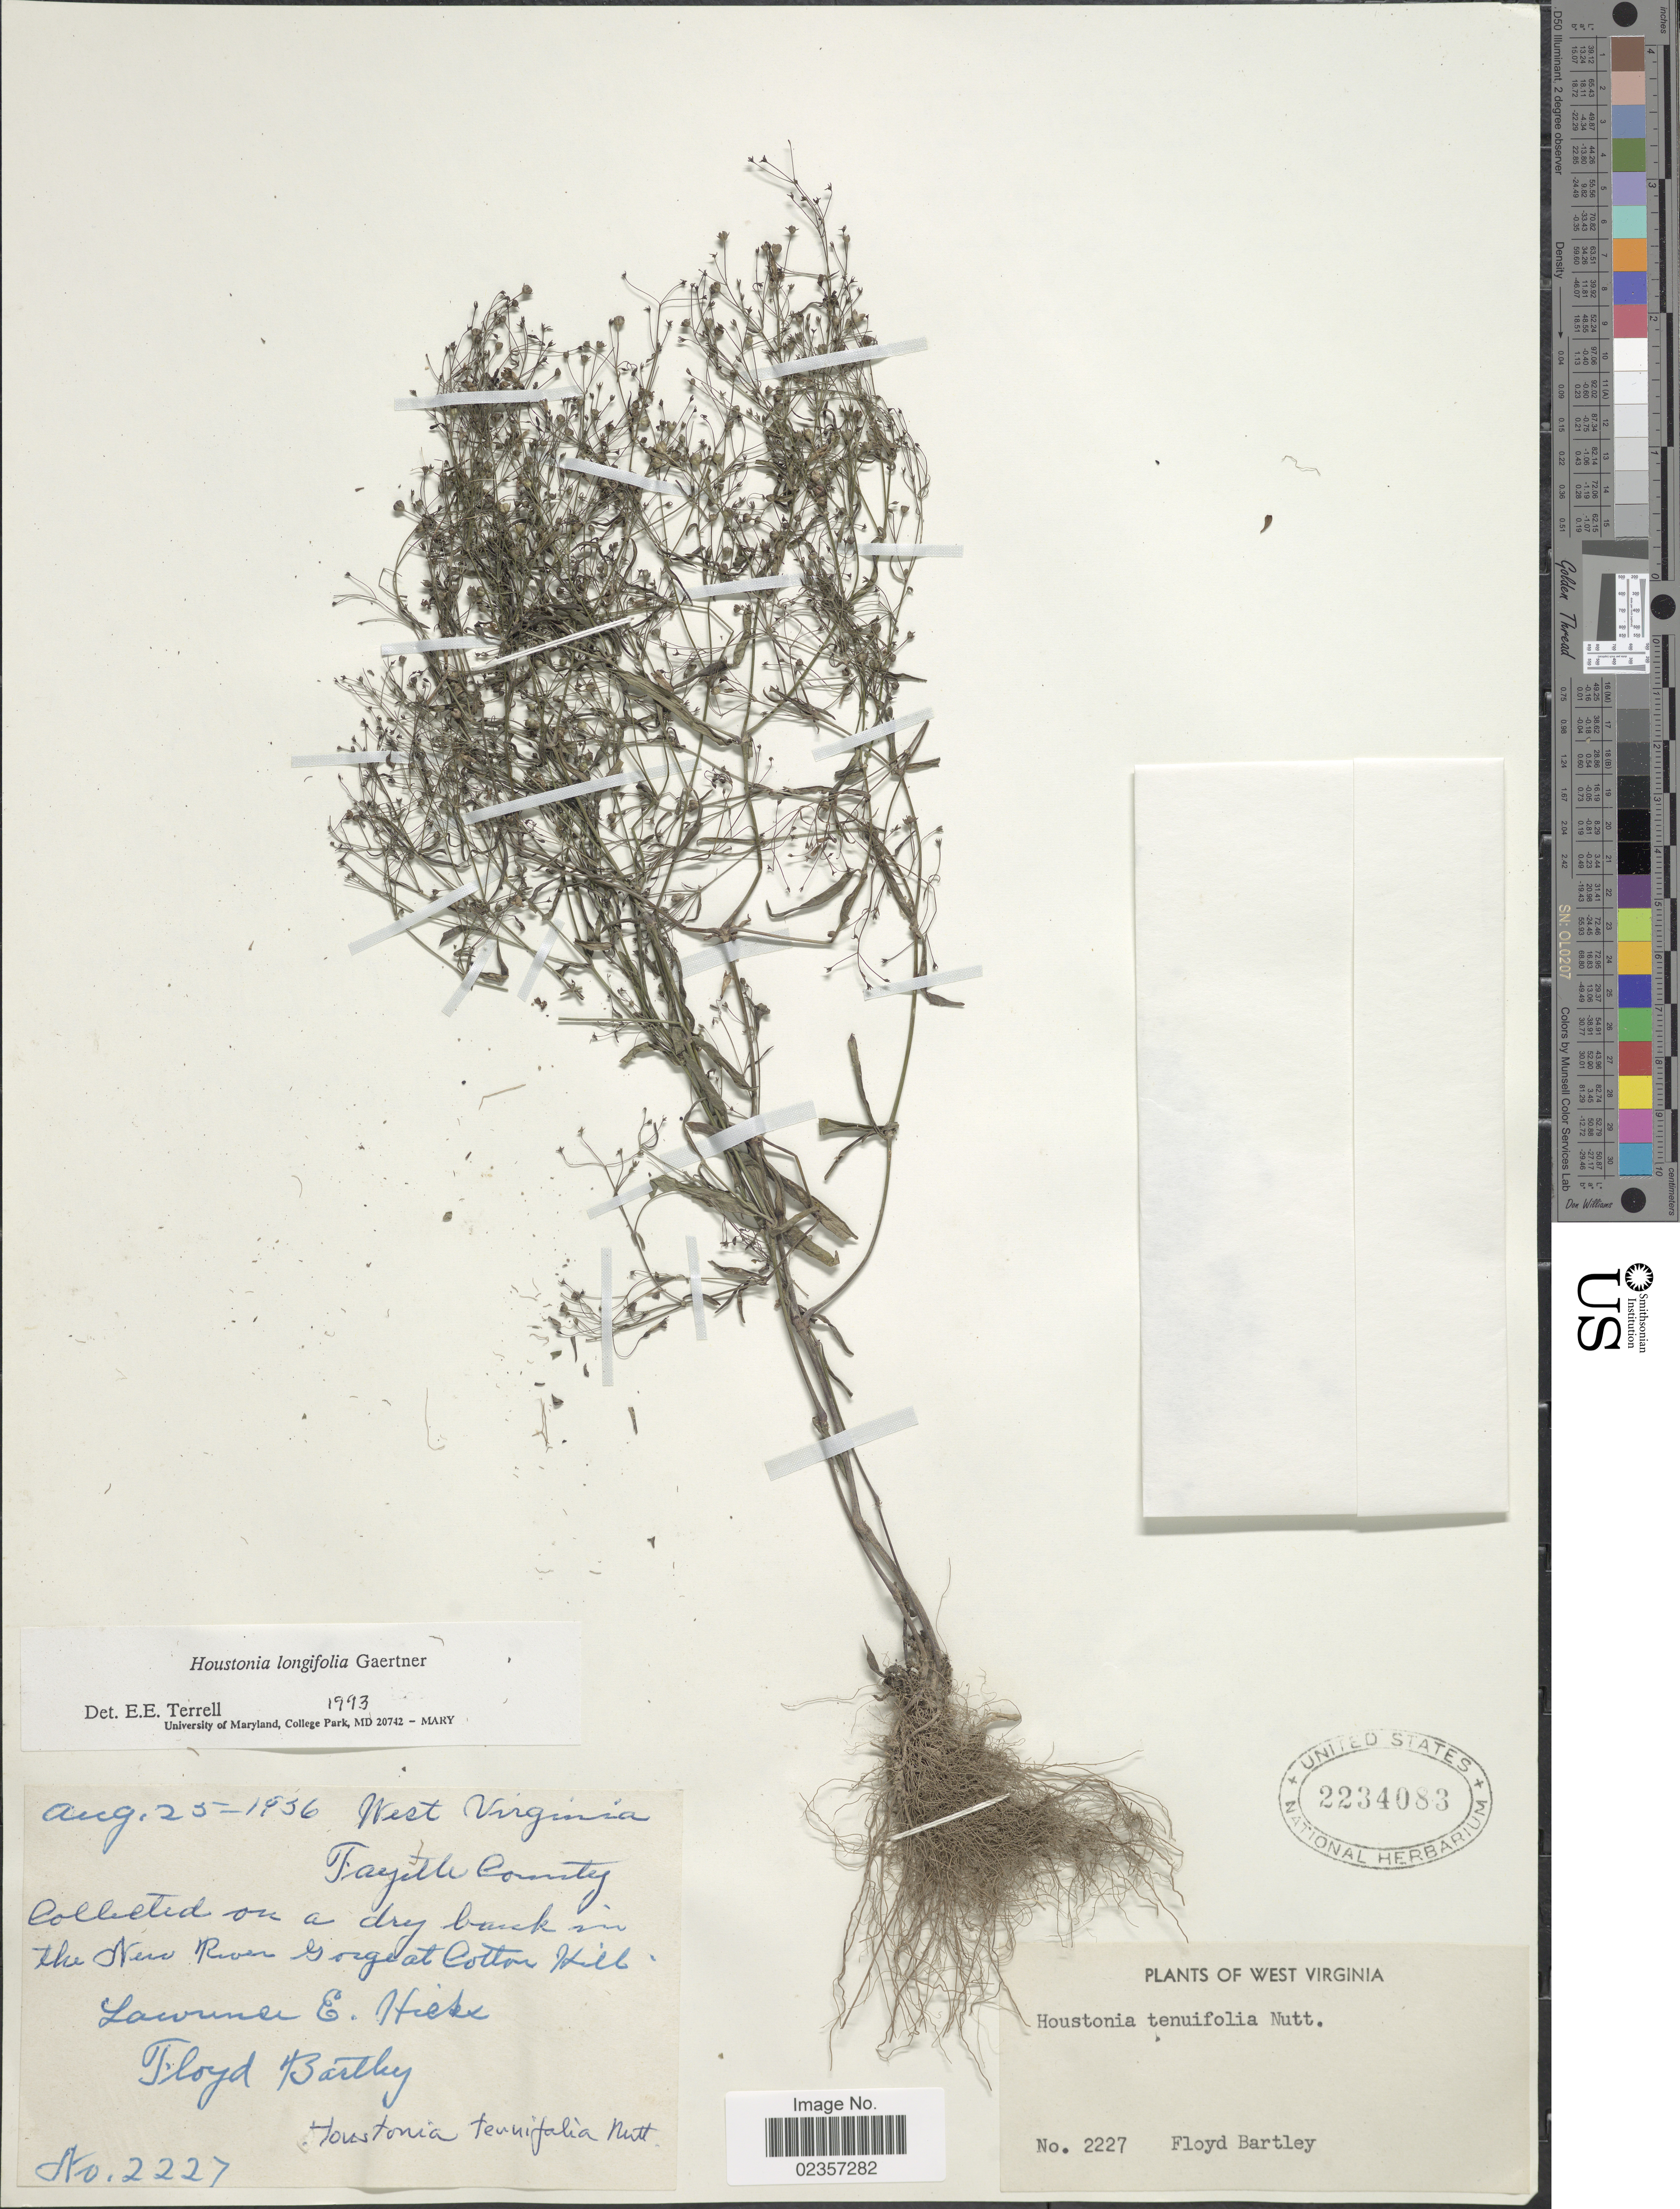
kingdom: Plantae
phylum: Tracheophyta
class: Magnoliopsida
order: Gentianales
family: Rubiaceae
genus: Houstonia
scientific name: Houstonia longifolia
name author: Gaertn.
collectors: L. E. Hicks & F. Bartley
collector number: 2227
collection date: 1936-08-25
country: United States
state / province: West Virginia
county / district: Fayette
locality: Fayette County, on a dry bank in the New River Gorge at Cotton Hill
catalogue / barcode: US 2234083